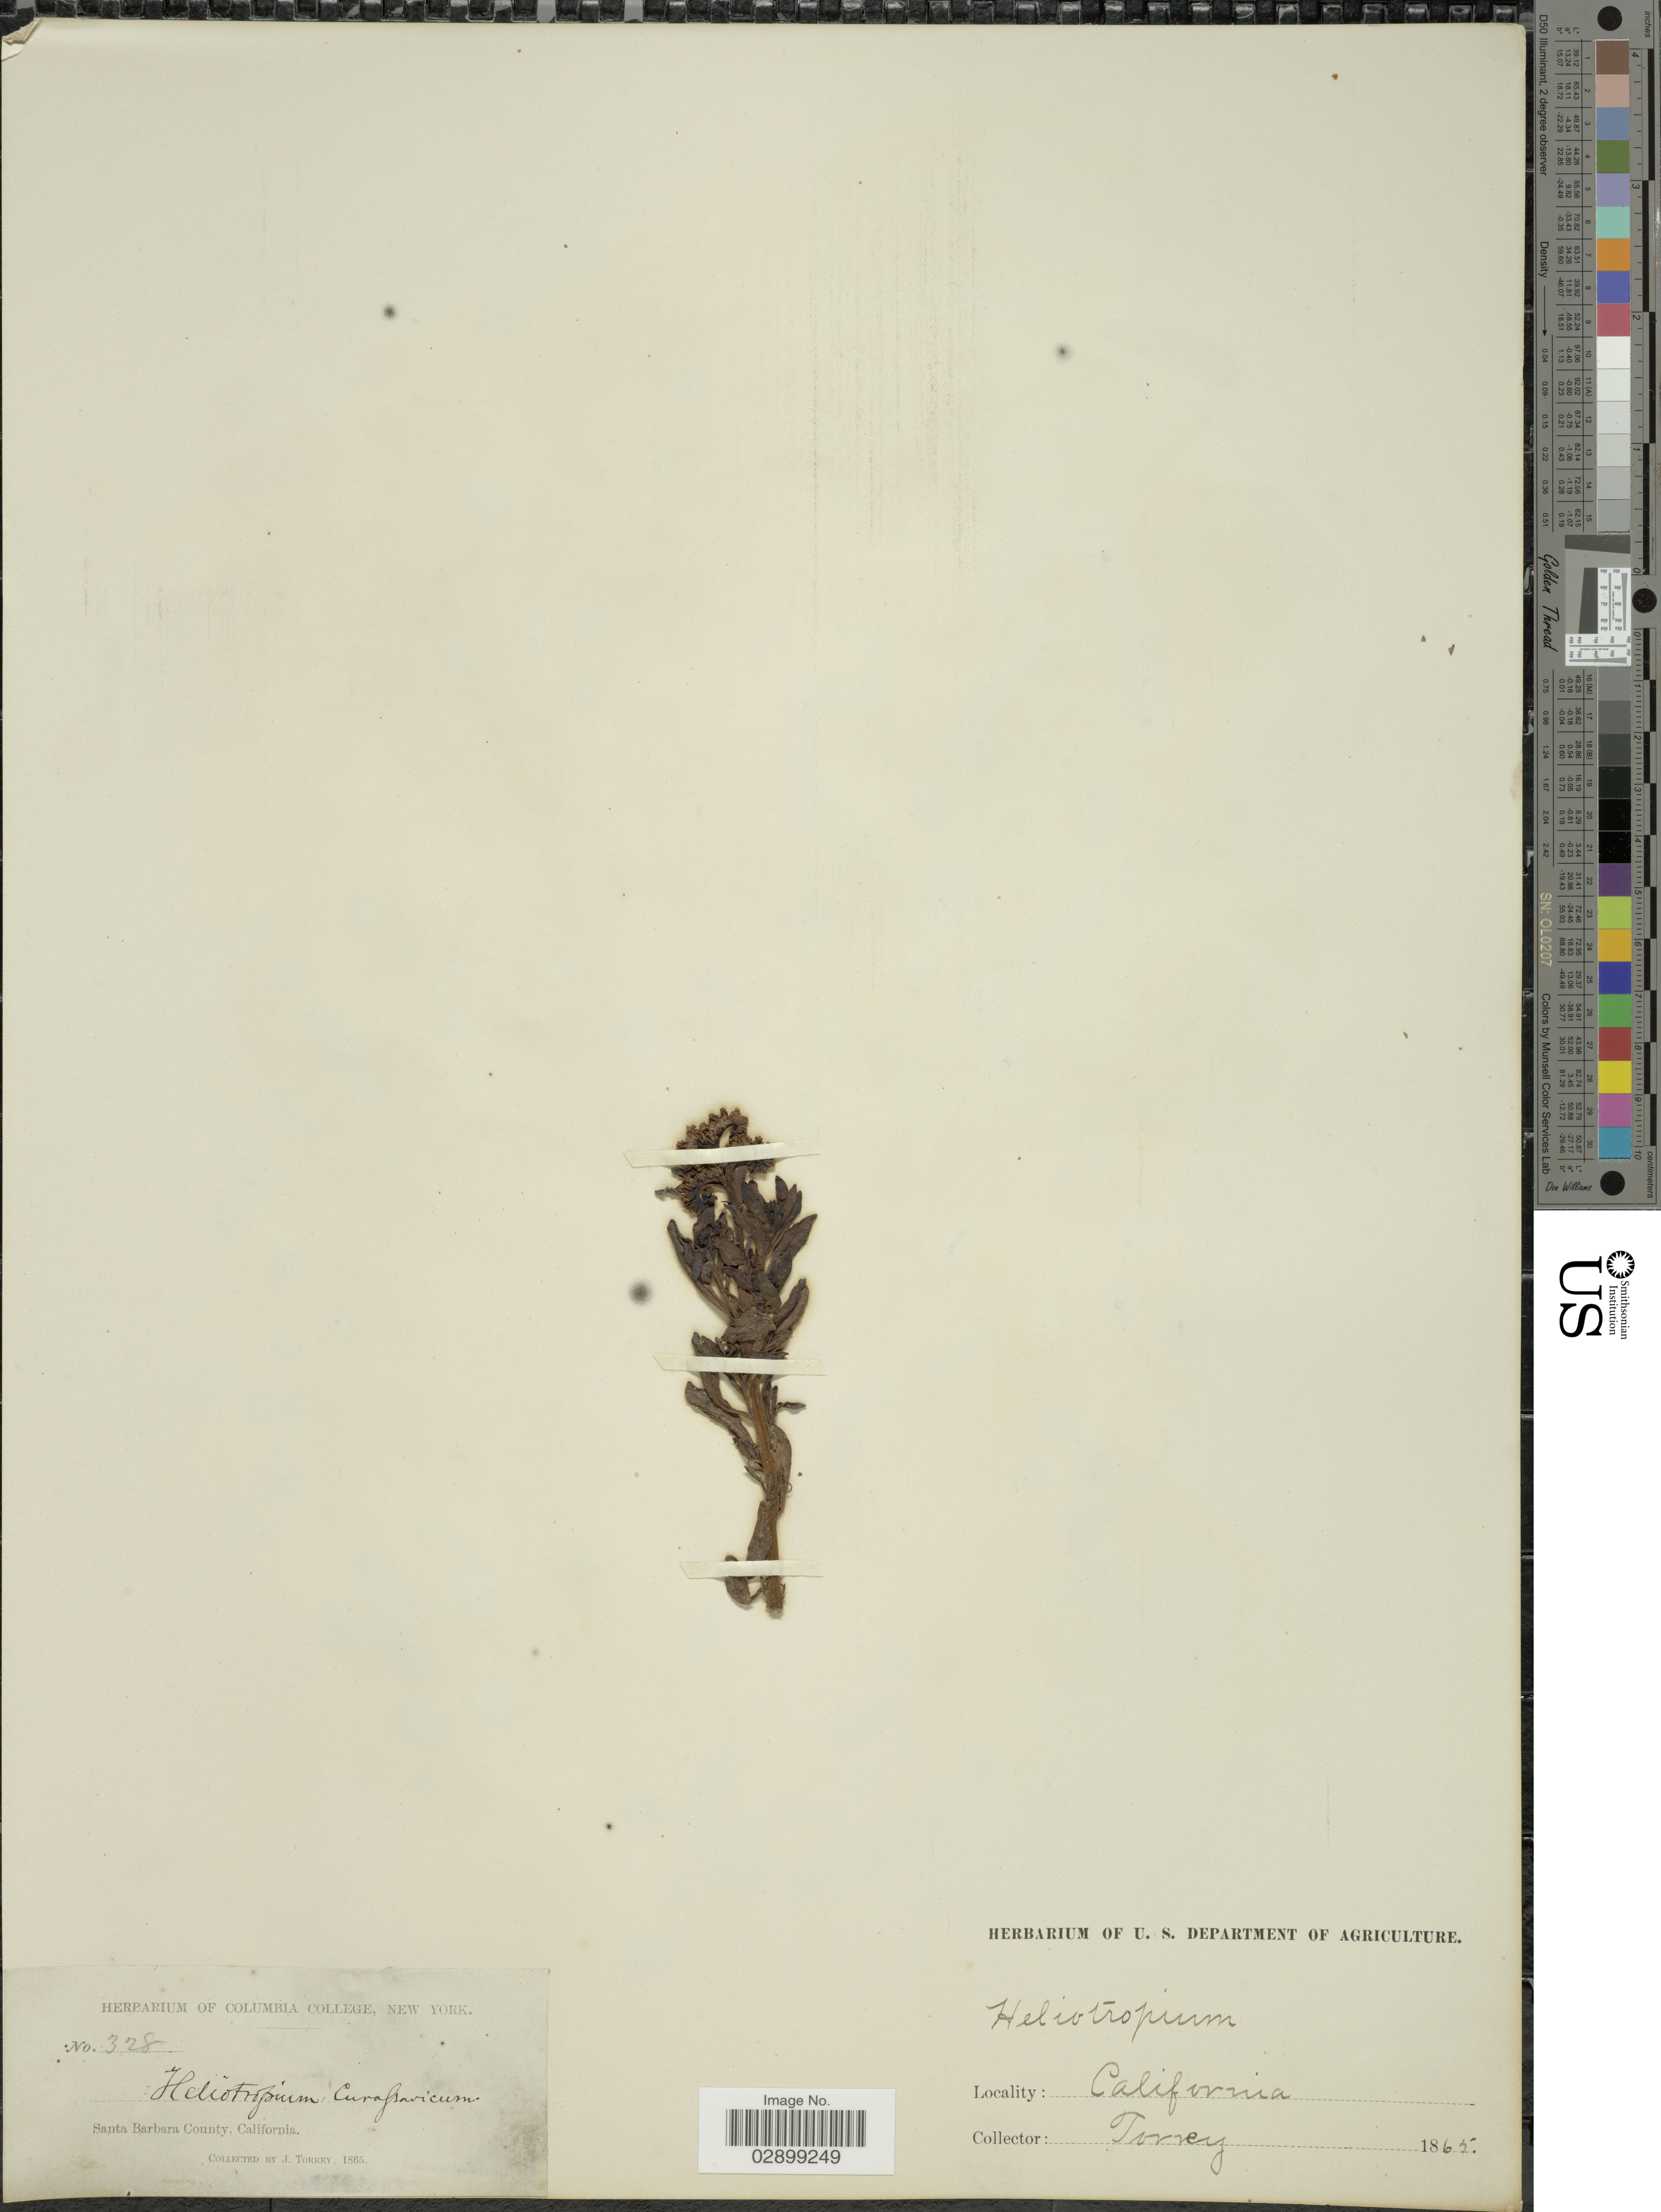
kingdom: Plantae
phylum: Tracheophyta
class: Magnoliopsida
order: Boraginales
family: Heliotropiaceae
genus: Heliotropium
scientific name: Heliotropium curassavicum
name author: L.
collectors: J. Torrey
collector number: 328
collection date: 1865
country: United States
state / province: California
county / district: Santa Barbara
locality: Santa Barbara County.